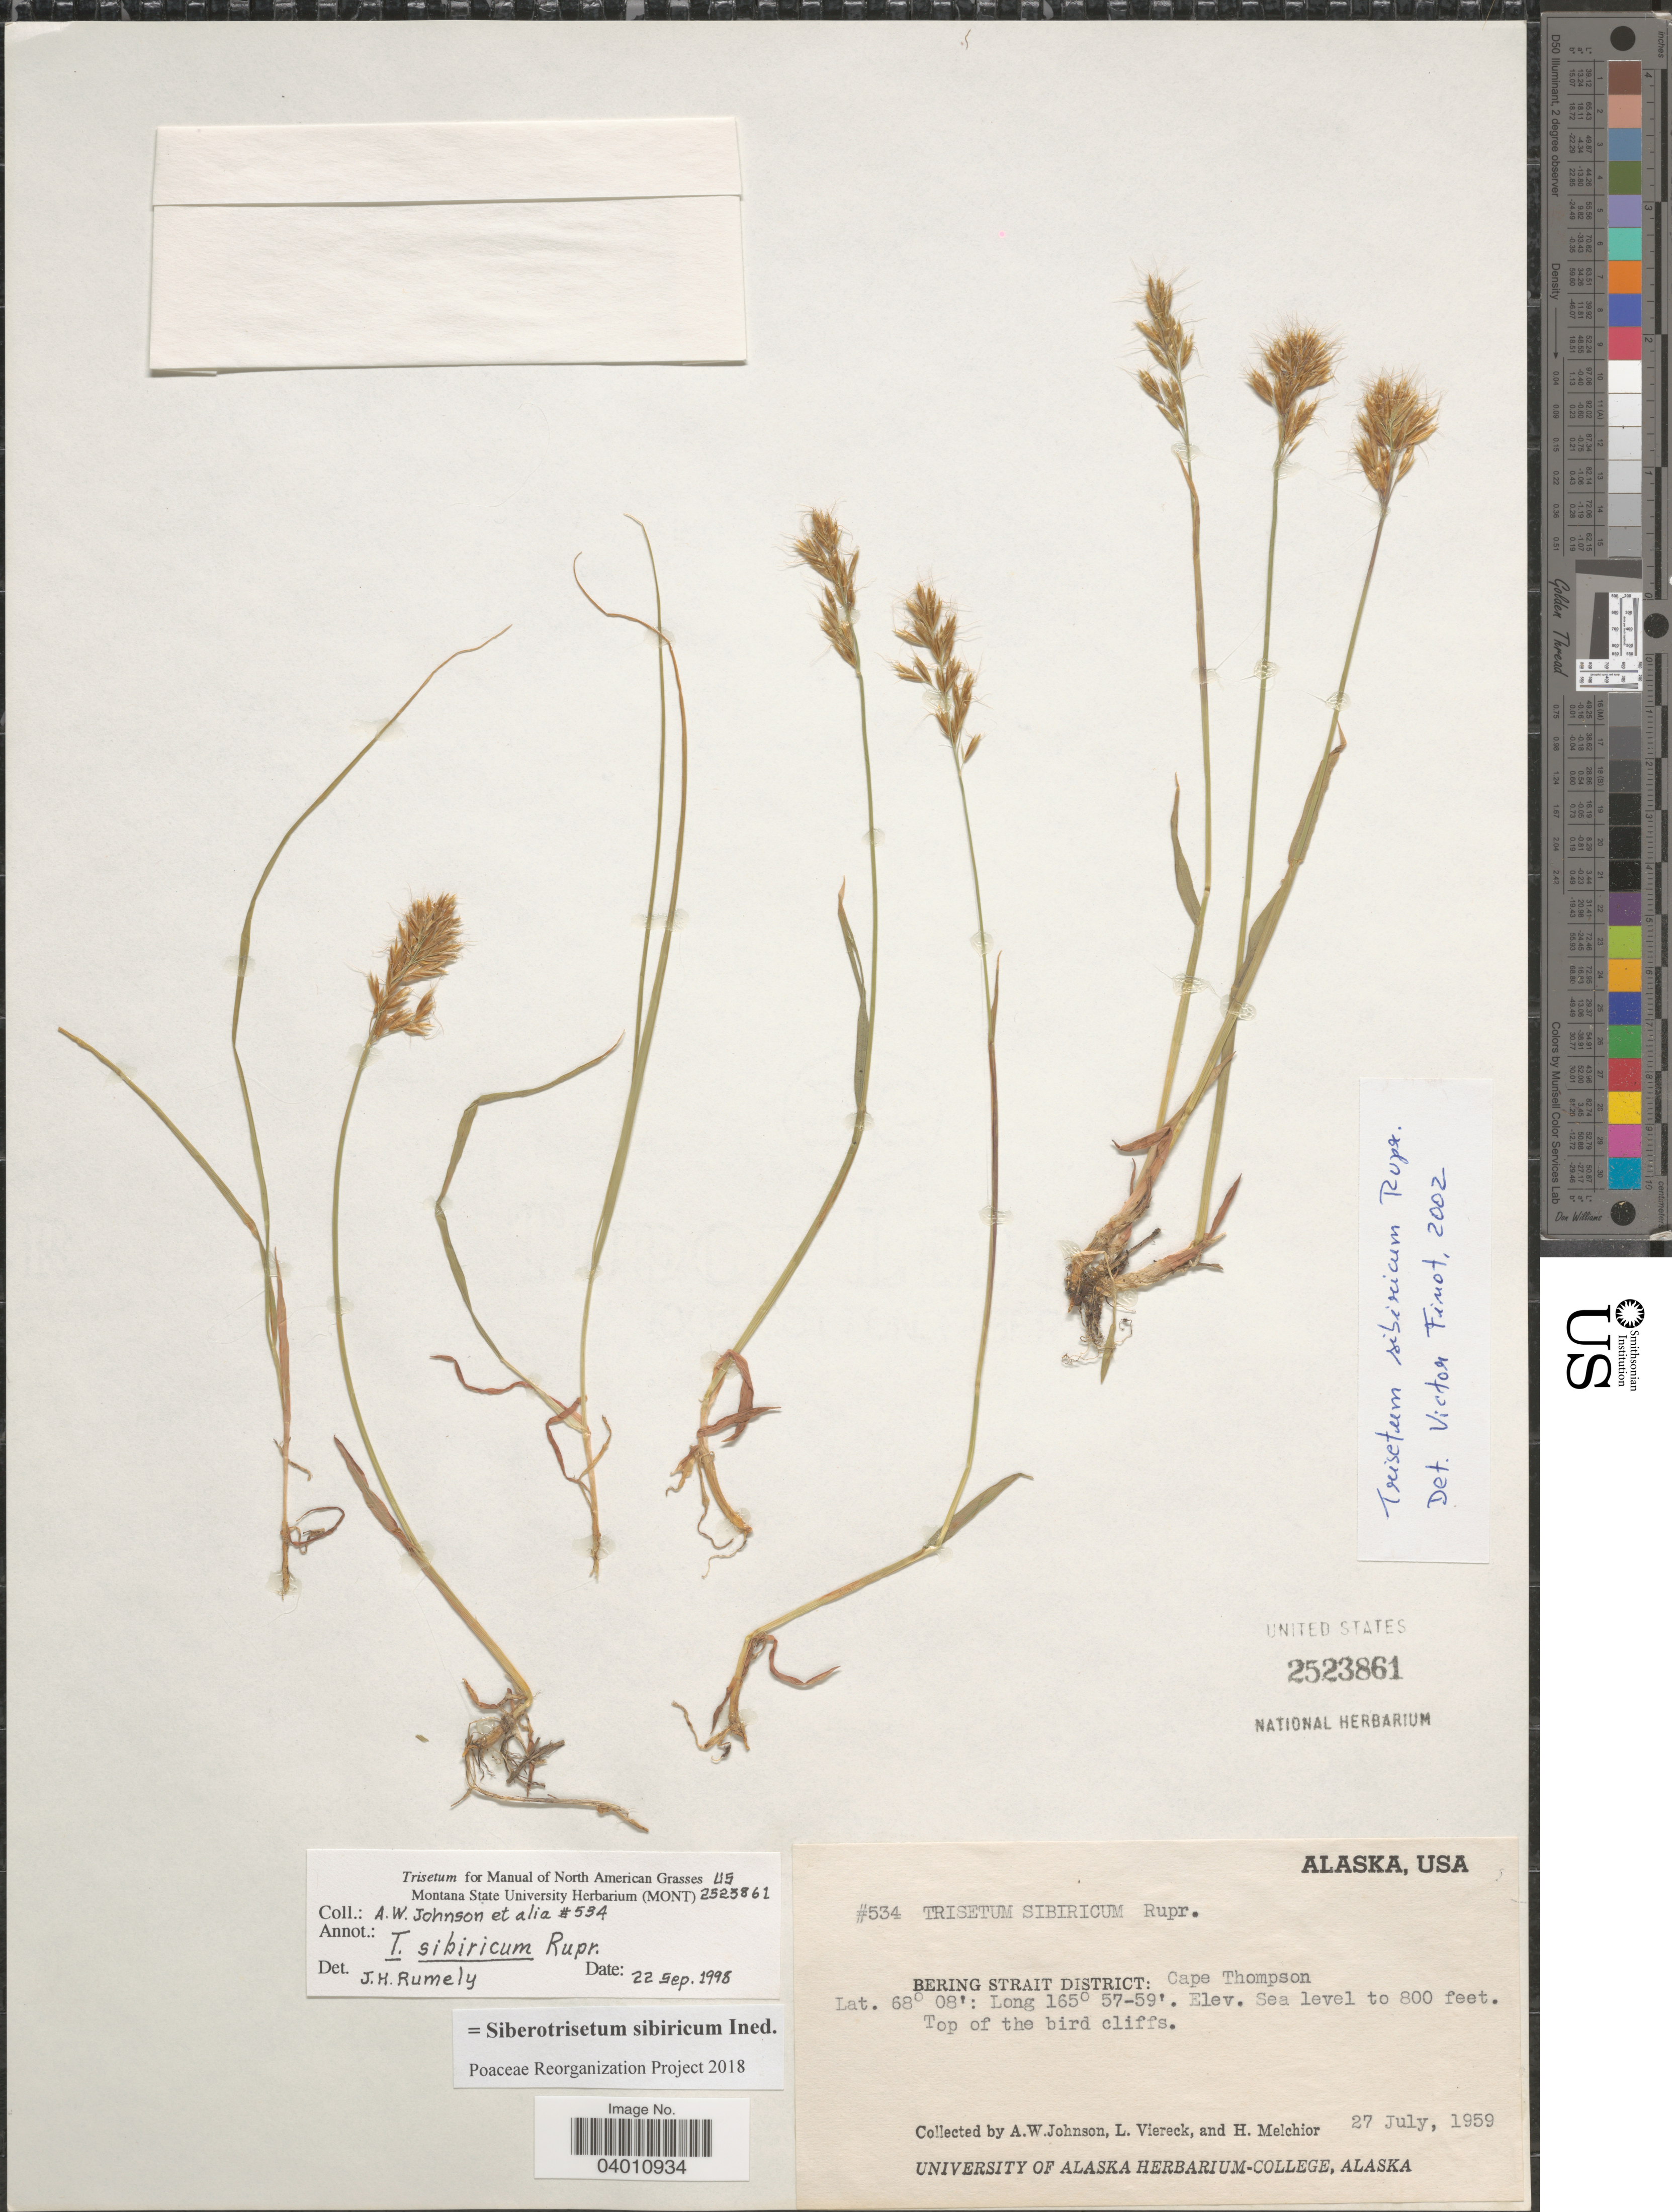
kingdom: Plantae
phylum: Tracheophyta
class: Liliopsida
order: Poales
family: Poaceae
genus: Sibirotrisetum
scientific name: Sibirotrisetum sibiricum (Rupr.) P. Barberá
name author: (Rupr.) Barberá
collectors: A. W. Johnson, L. Viereck & H. Melchior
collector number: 534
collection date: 1959-07-27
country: United States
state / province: Alaska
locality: Bering Strait District: Cape Thompson.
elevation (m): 0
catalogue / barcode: US 2523861